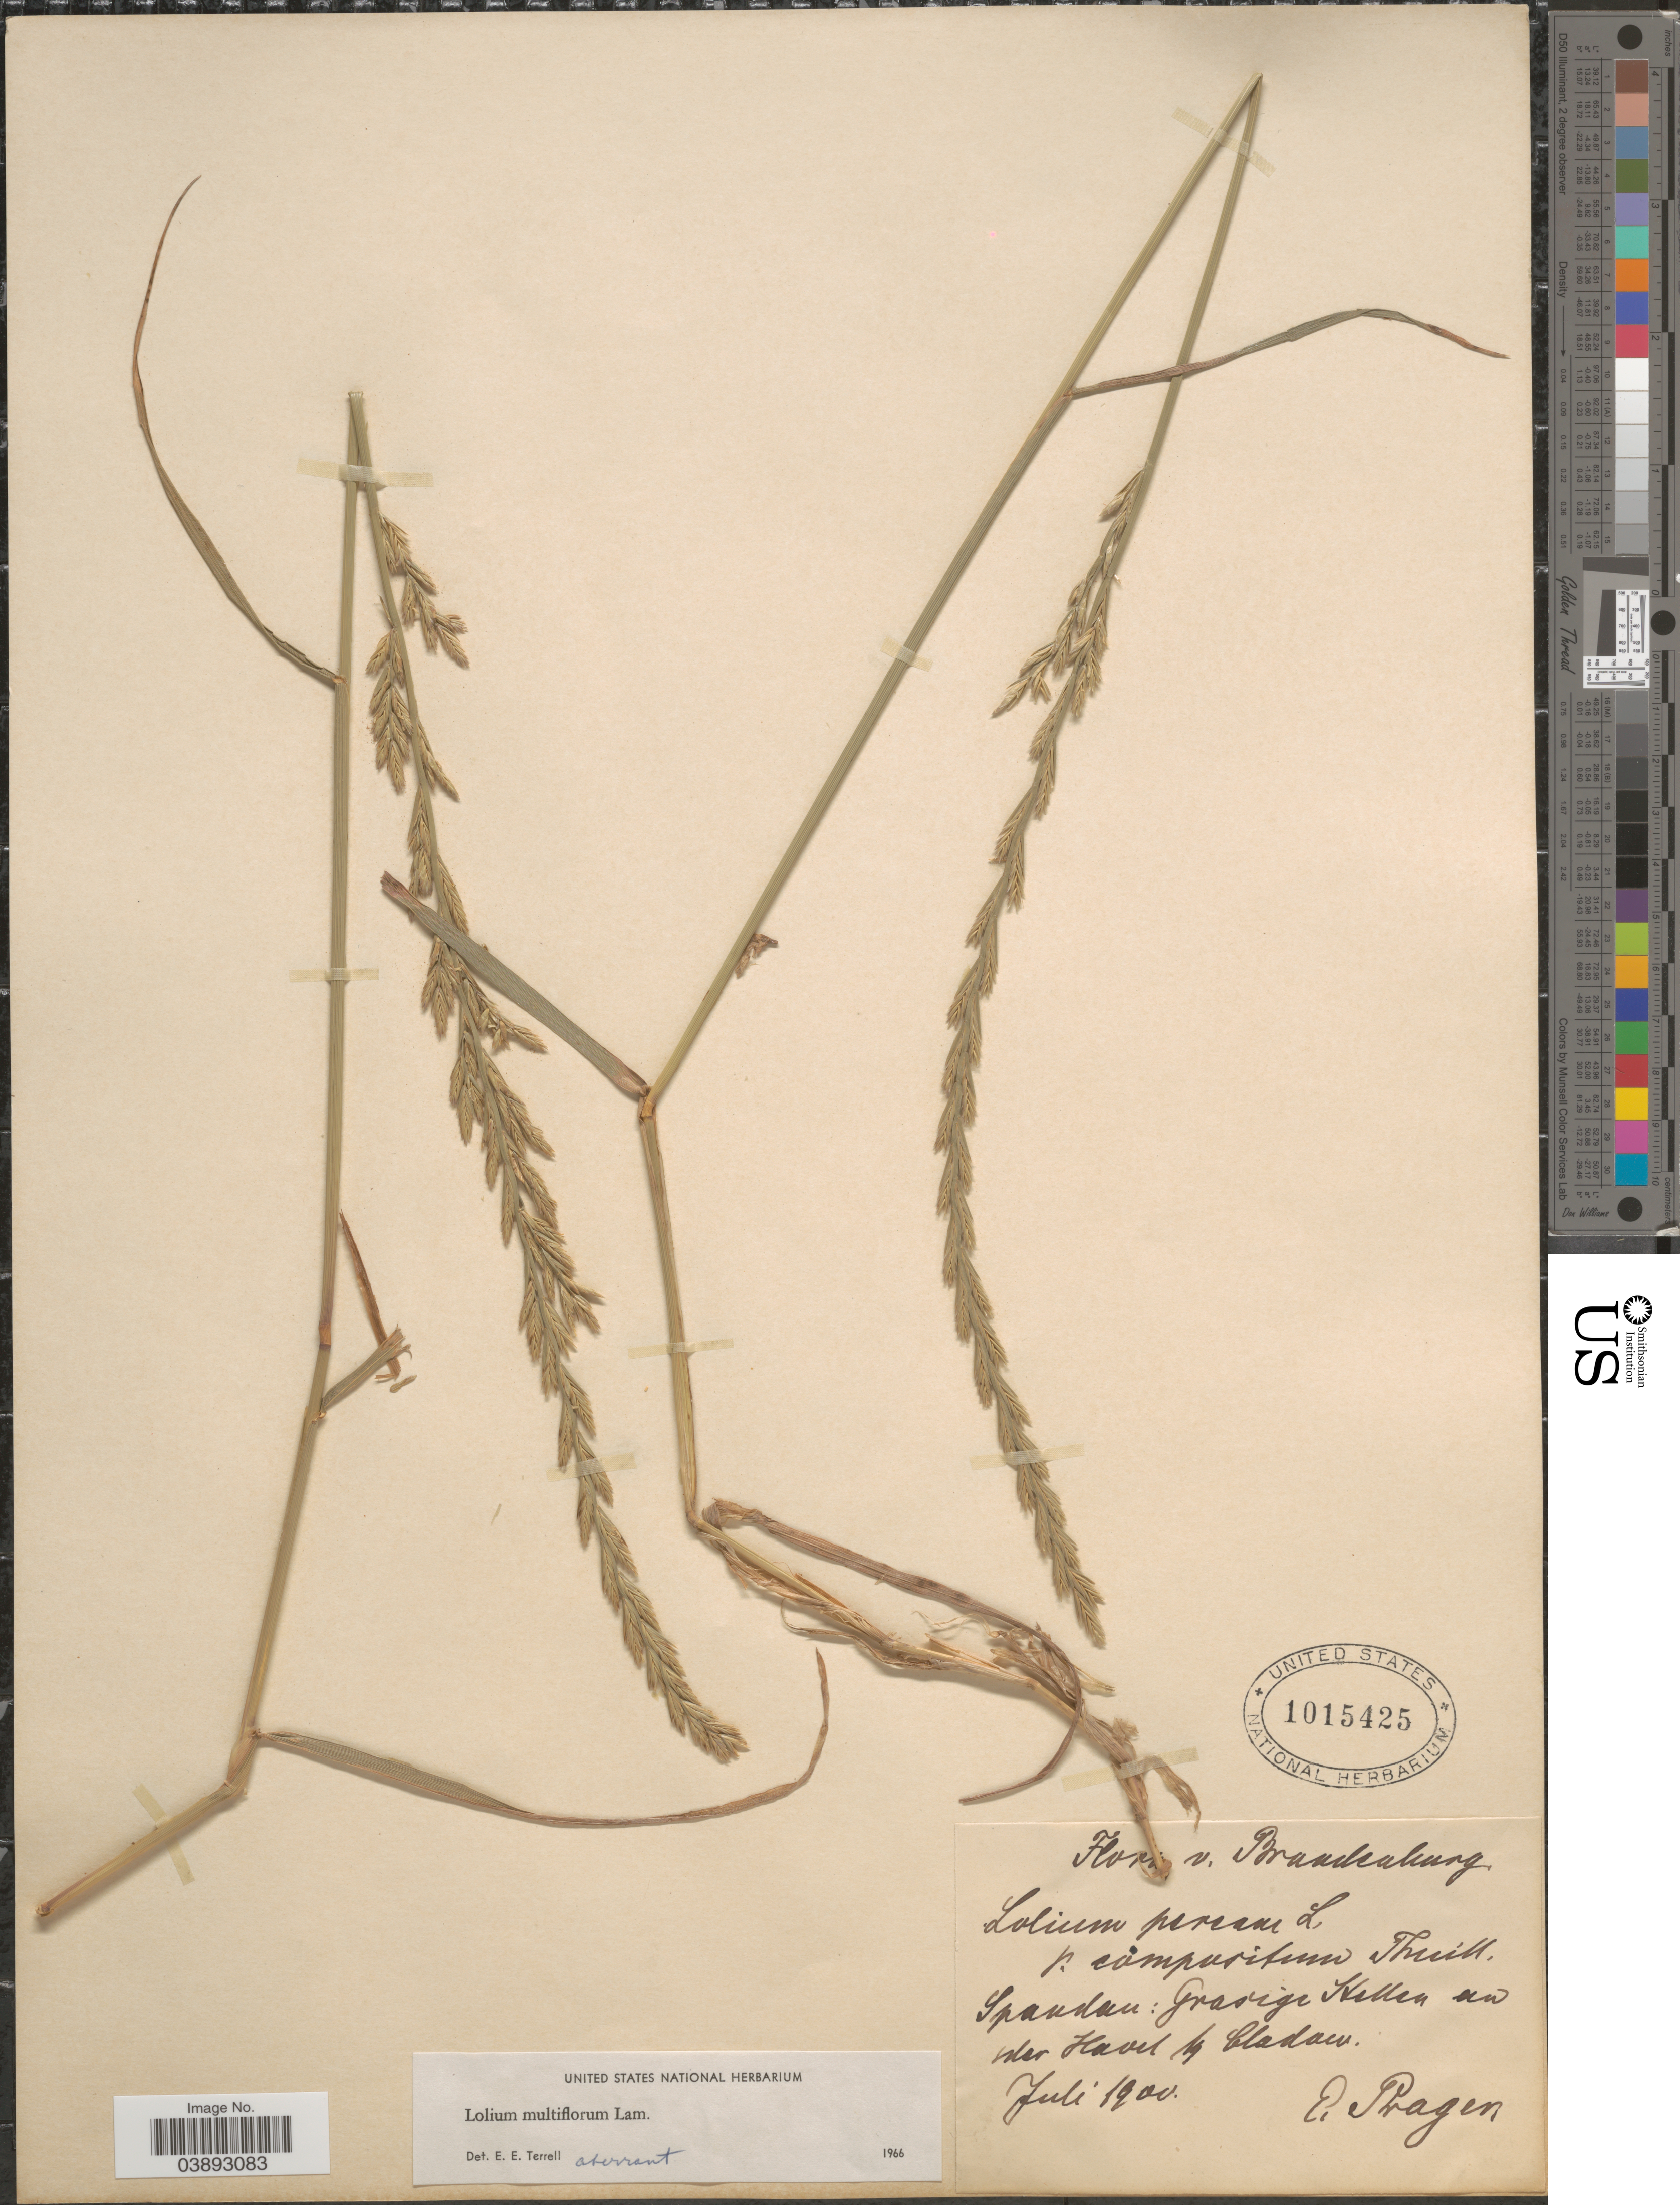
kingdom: Plantae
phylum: Tracheophyta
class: Liliopsida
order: Poales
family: Poaceae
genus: Lolium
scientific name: Lolium multiflorum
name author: Lam.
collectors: E. Pragen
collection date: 1900-07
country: Germany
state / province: Brandenburg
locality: Spandau: Grasige Stellen an der Havel y Gladaw. [interpreted]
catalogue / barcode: US 1015425